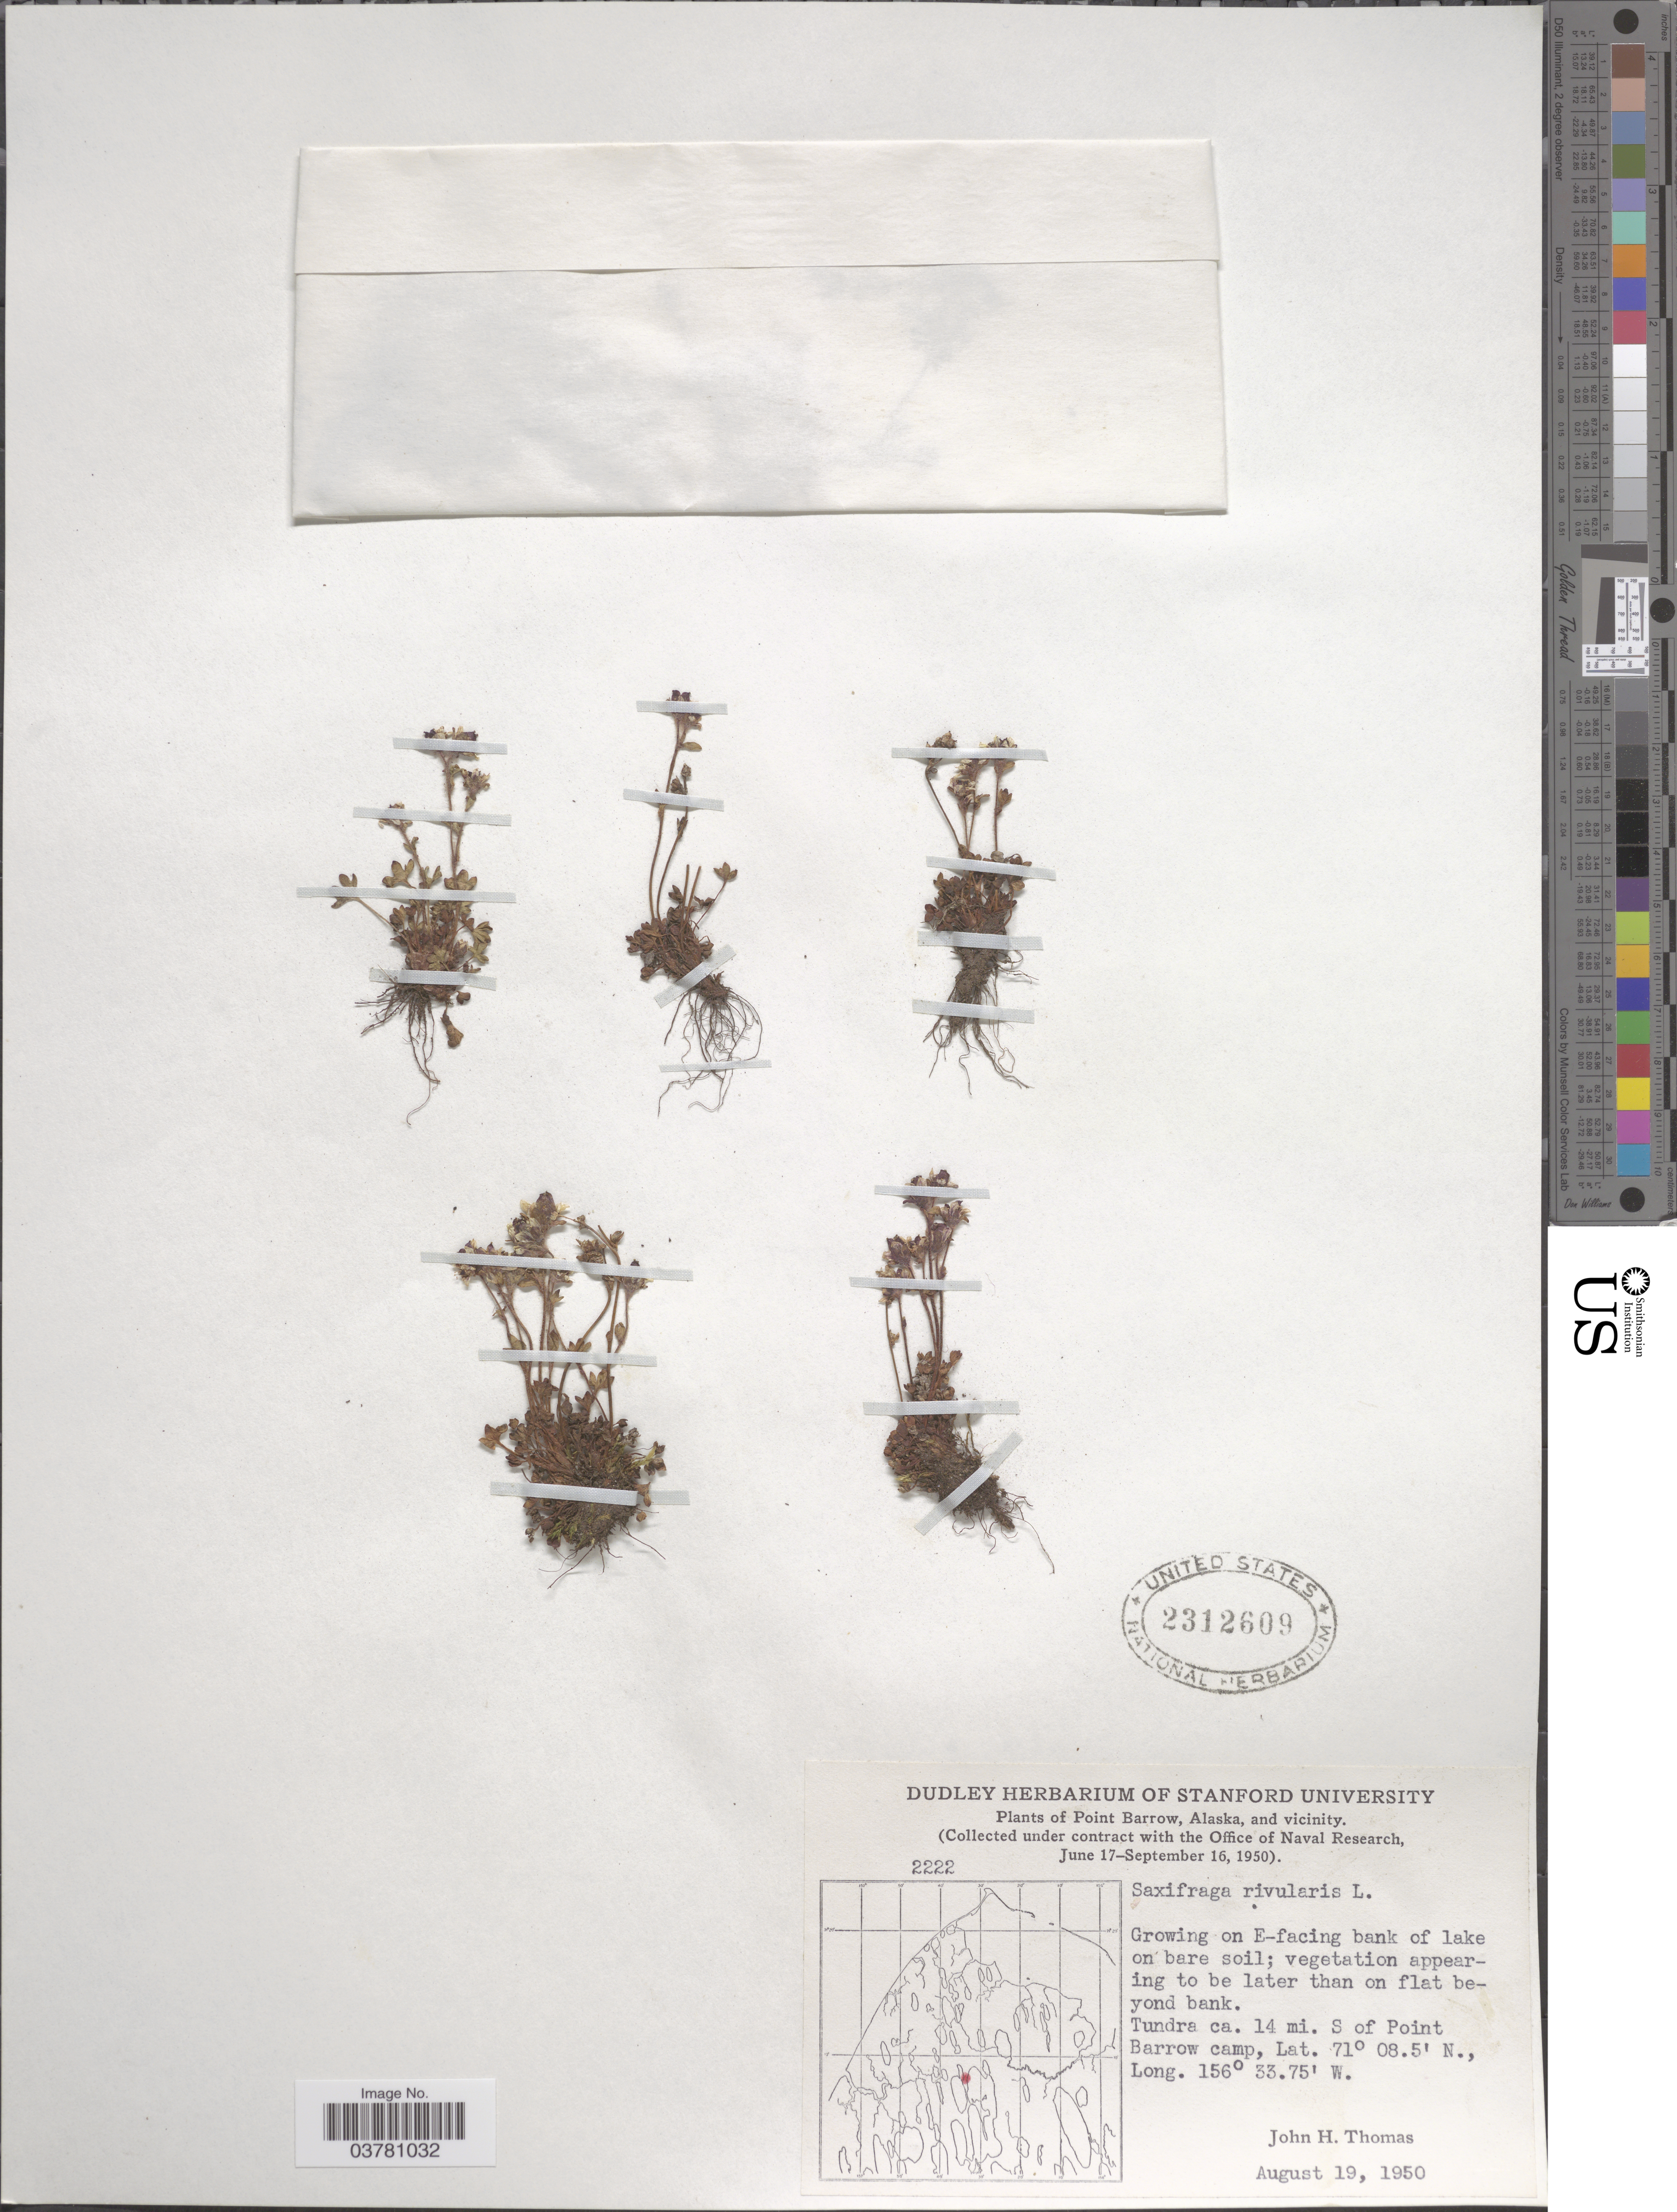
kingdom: Plantae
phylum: Tracheophyta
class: Magnoliopsida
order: Saxifragales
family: Saxifragaceae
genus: Saxifraga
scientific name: Saxifraga rivularis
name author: L.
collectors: H. J. Thompson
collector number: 2222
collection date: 1950-08-19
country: United States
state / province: Alaska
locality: Point Barrow, Alaska, and vicinity. Growing on E-facing bank of lake on bare soil. Tundra ca. 14 mi. S of Point Barrow camp.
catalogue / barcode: US 2312609